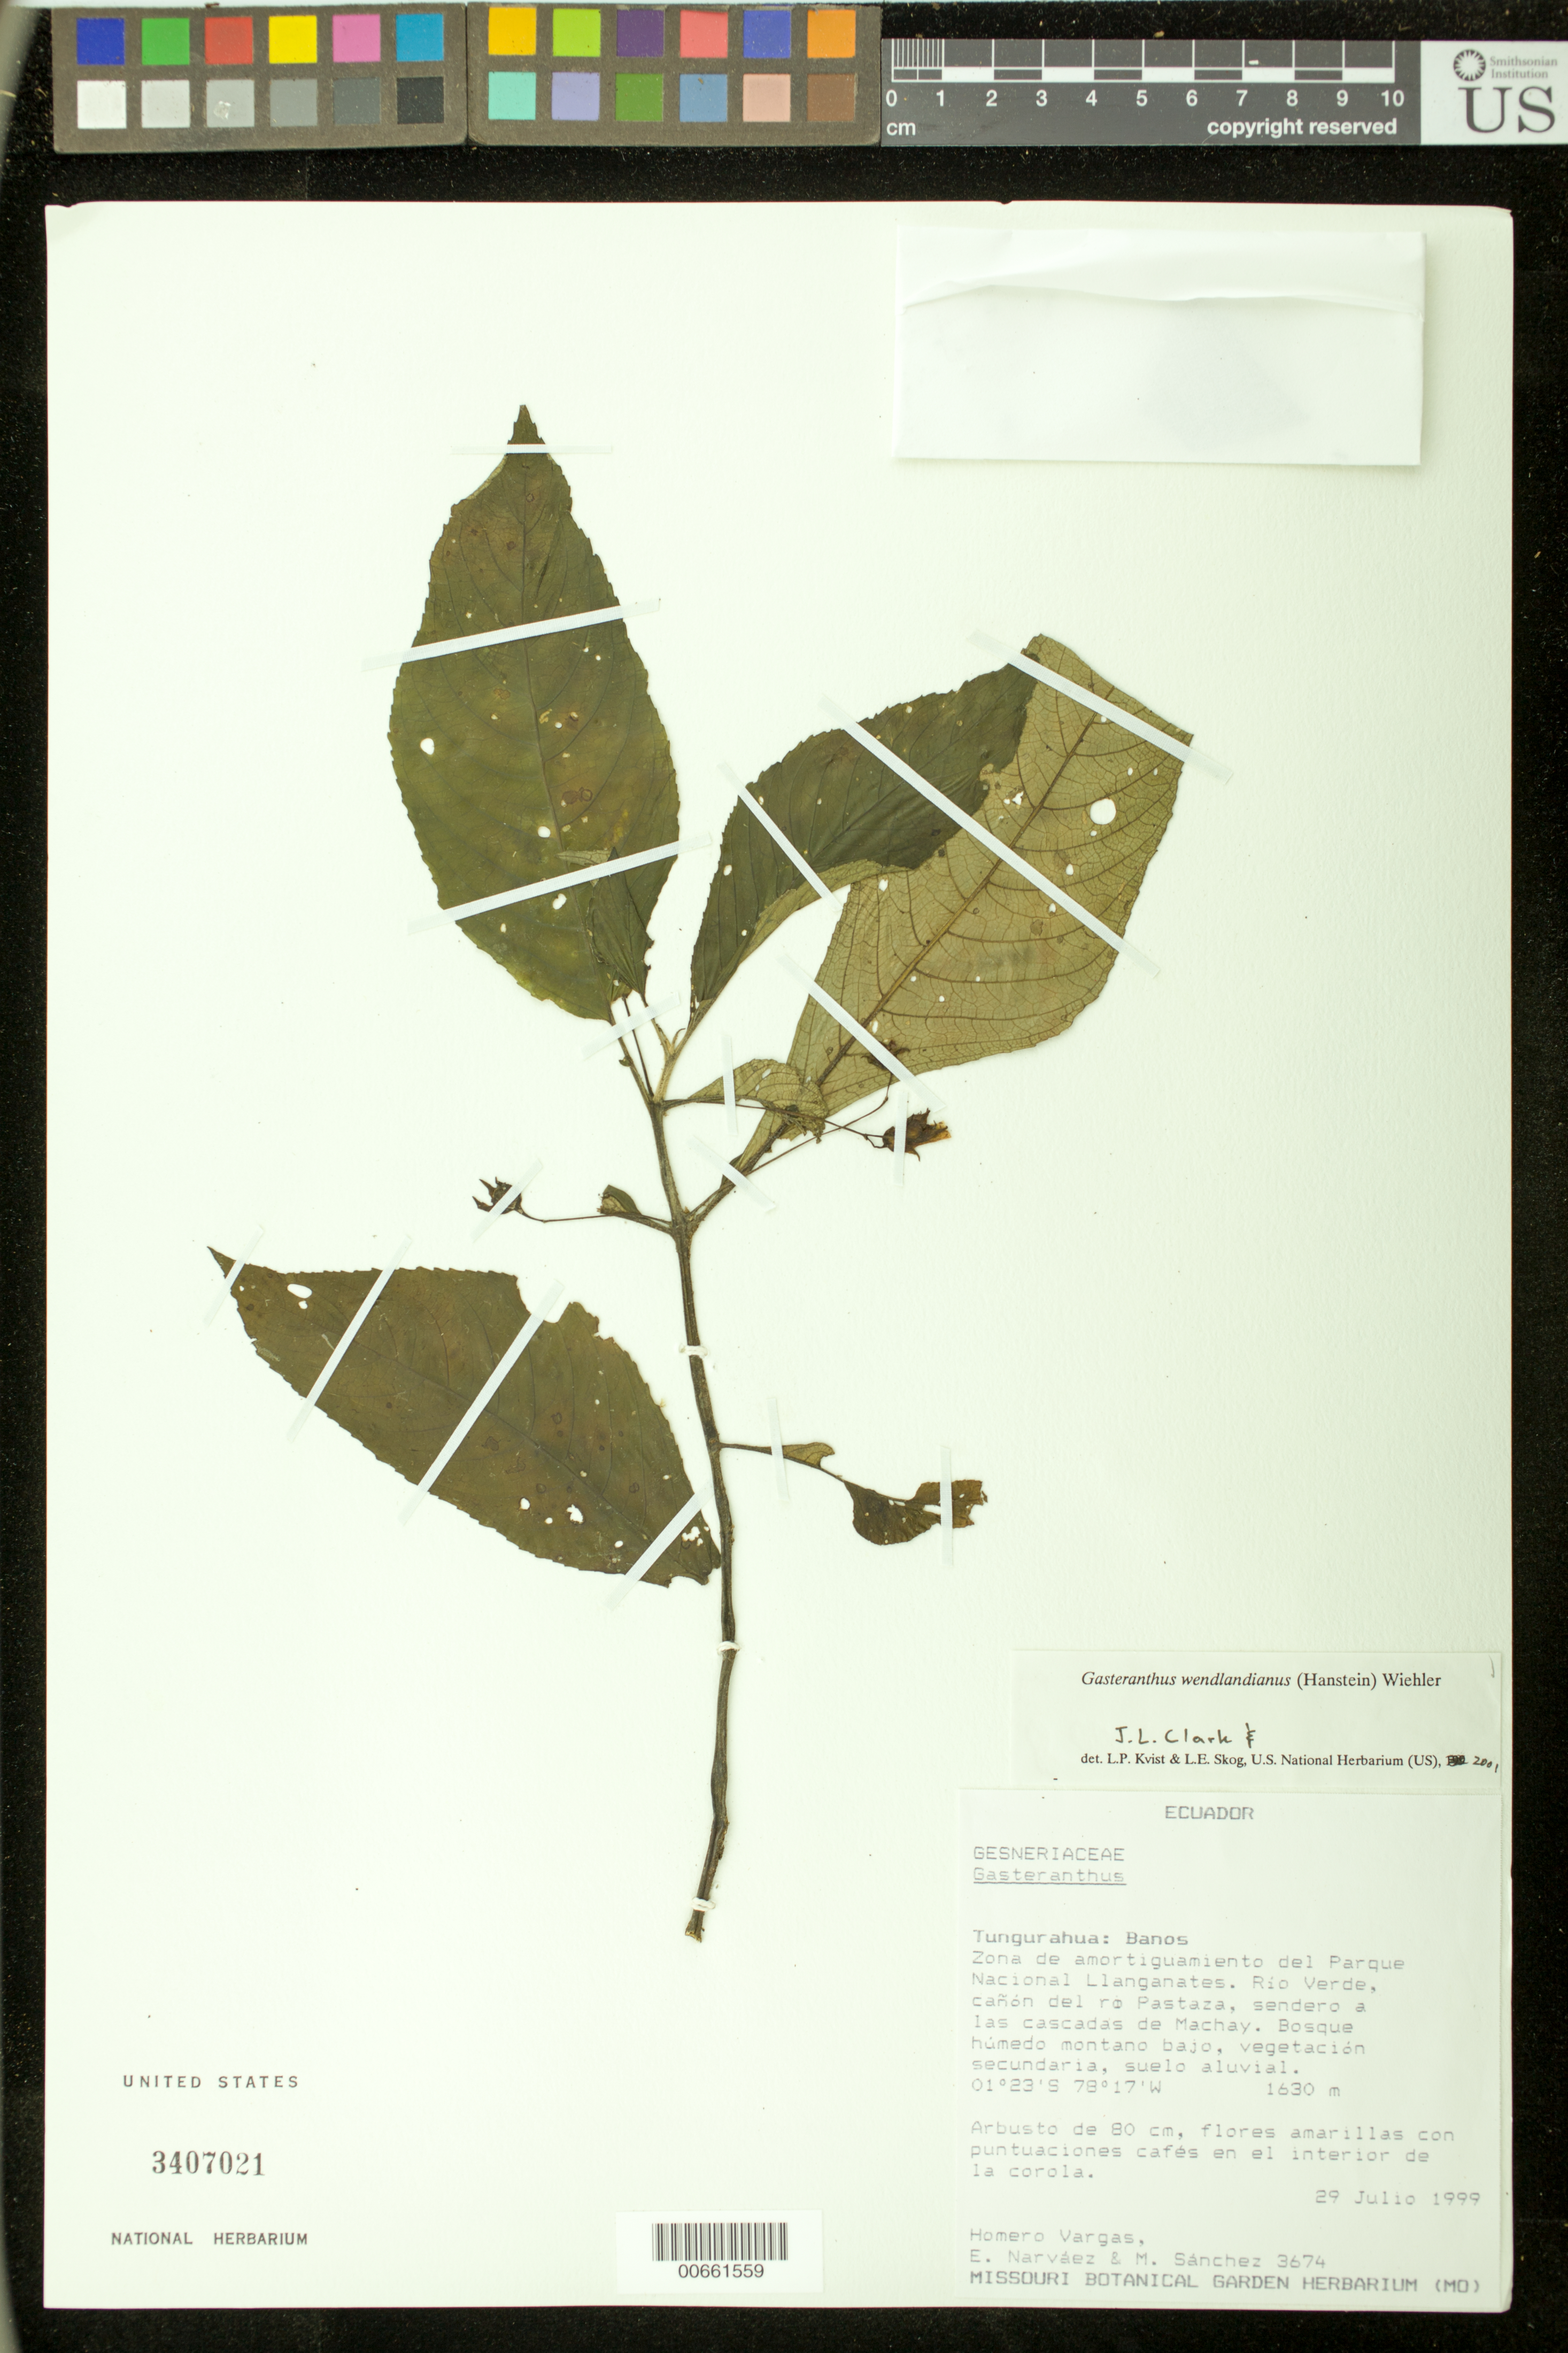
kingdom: Plantae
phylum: Tracheophyta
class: Magnoliopsida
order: Lamiales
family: Gesneriaceae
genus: Gasteranthus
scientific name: Gasteranthus wendlandianus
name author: (Hanst.) Wiehler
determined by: Clark, J. L.; Skog, Laurence E.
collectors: H. Vargas, E. Narváez & M. Sánchez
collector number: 3674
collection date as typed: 29 Jul 1999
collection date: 1999-07-29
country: Ecuador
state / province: Tungurahua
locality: Banos; Zona de amortiguamiento del Parque Nacional Llanganates, Río Verde, cañón del río Pastaza, sendero a las cascadas de Machay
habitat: Bosque húmedo montano bajo, vegetación secundaria, suelo aluvial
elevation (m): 1630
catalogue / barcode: US 3407021